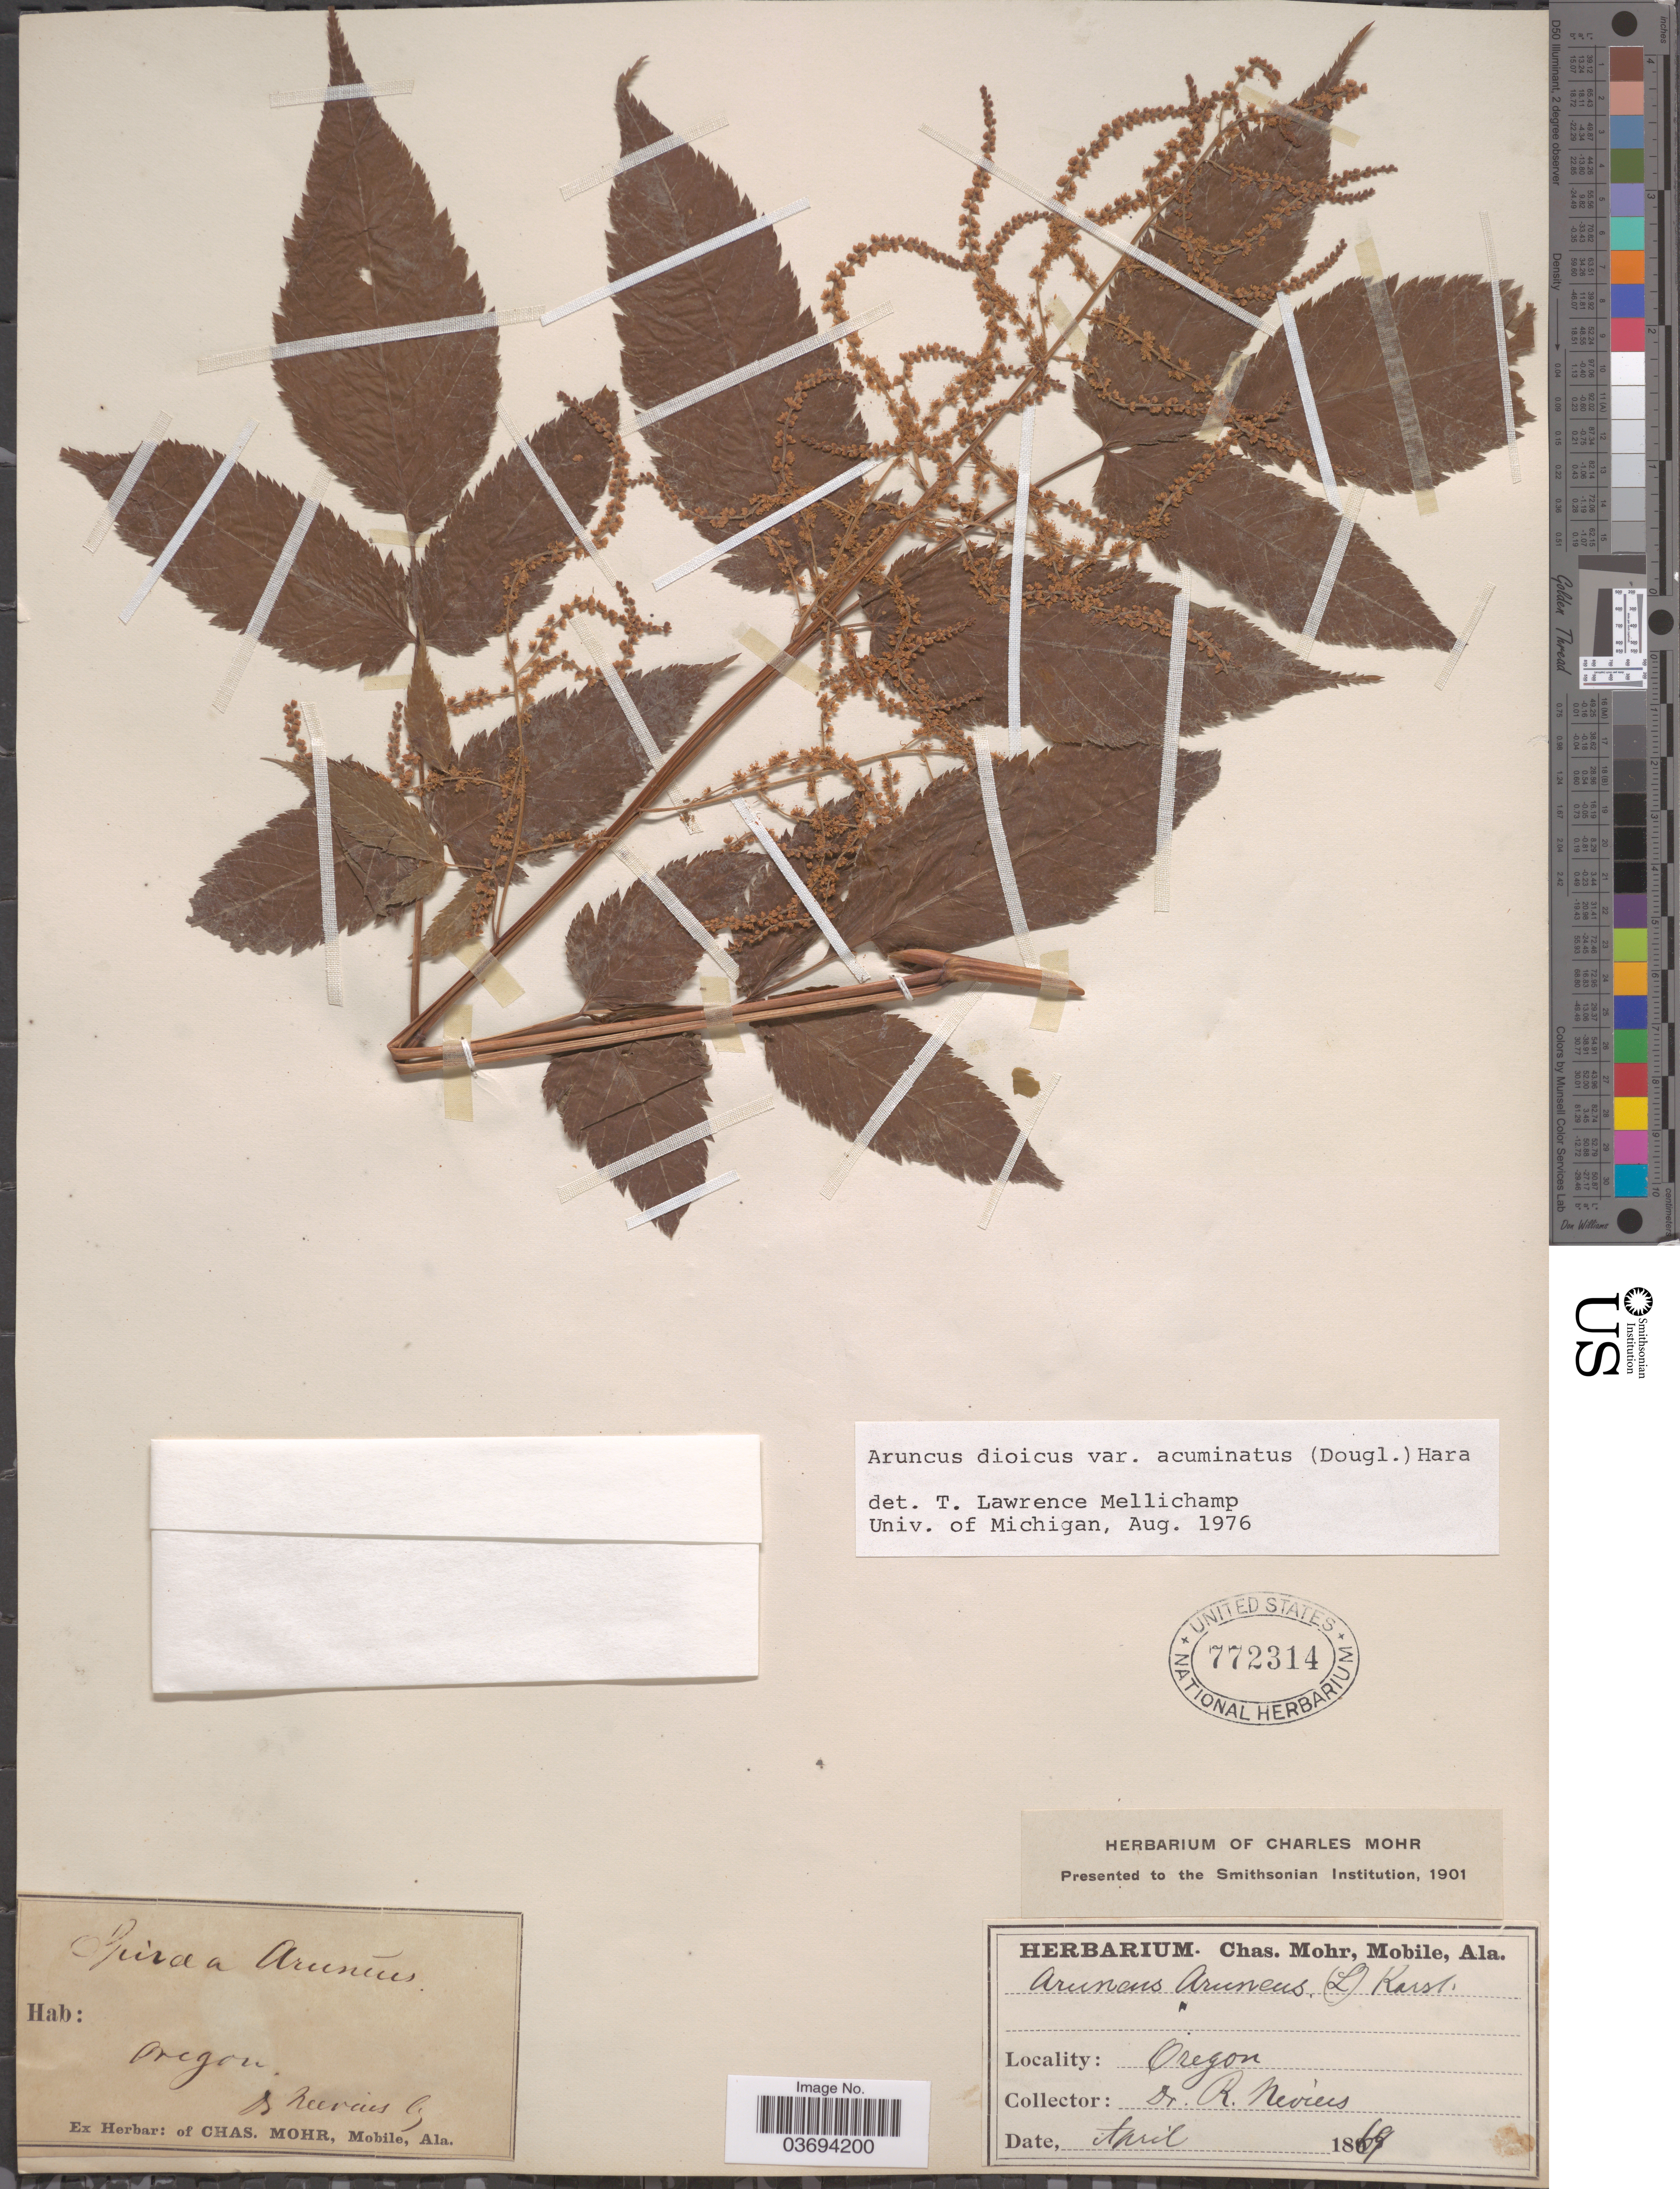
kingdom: Plantae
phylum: Tracheophyta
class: Magnoliopsida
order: Rosales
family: Rosaceae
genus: Aruncus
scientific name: Aruncus dioicus var. acuminatus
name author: (Rydb.) H. Hara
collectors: R. Nevius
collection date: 1869-04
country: United States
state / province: Oregon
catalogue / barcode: US 772314